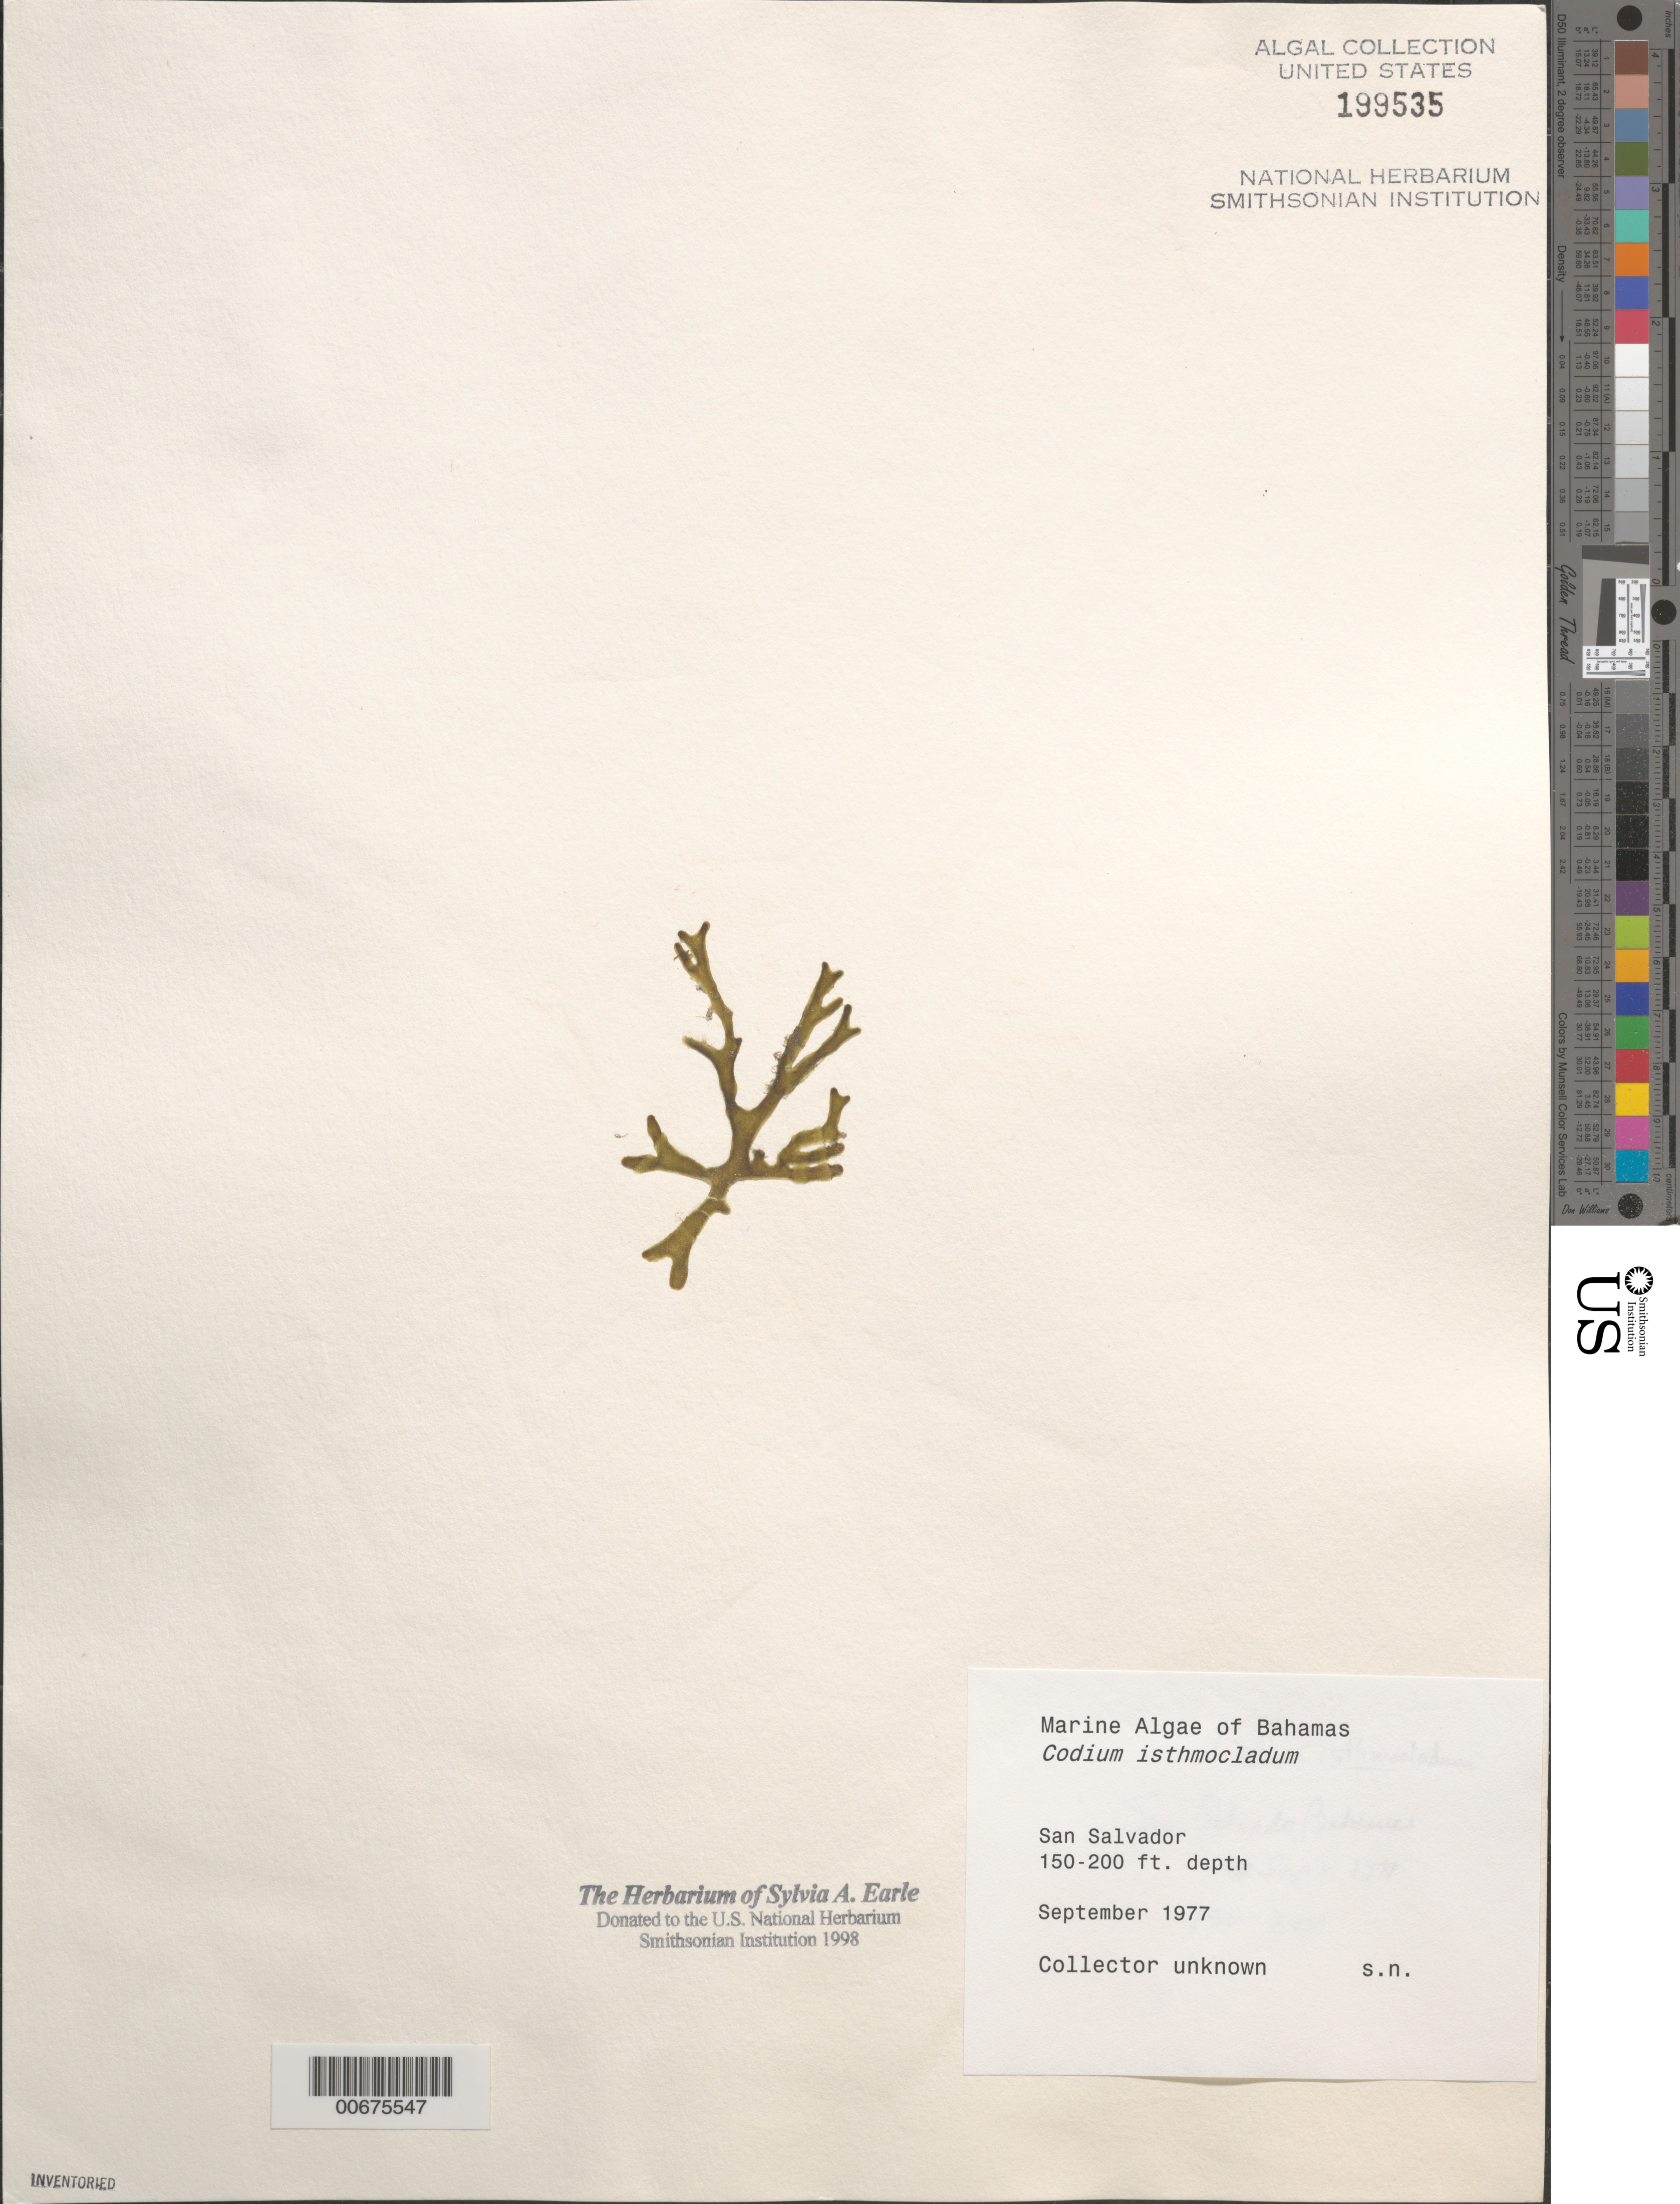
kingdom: Plantae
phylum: Chlorophyta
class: Ulvophyceae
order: Bryopsidales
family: Codiaceae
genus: Codium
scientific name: Codium isthmocladum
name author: Vickers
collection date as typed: Sep 1977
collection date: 1977-09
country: Bahamas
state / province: San Salvador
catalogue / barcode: US 199535